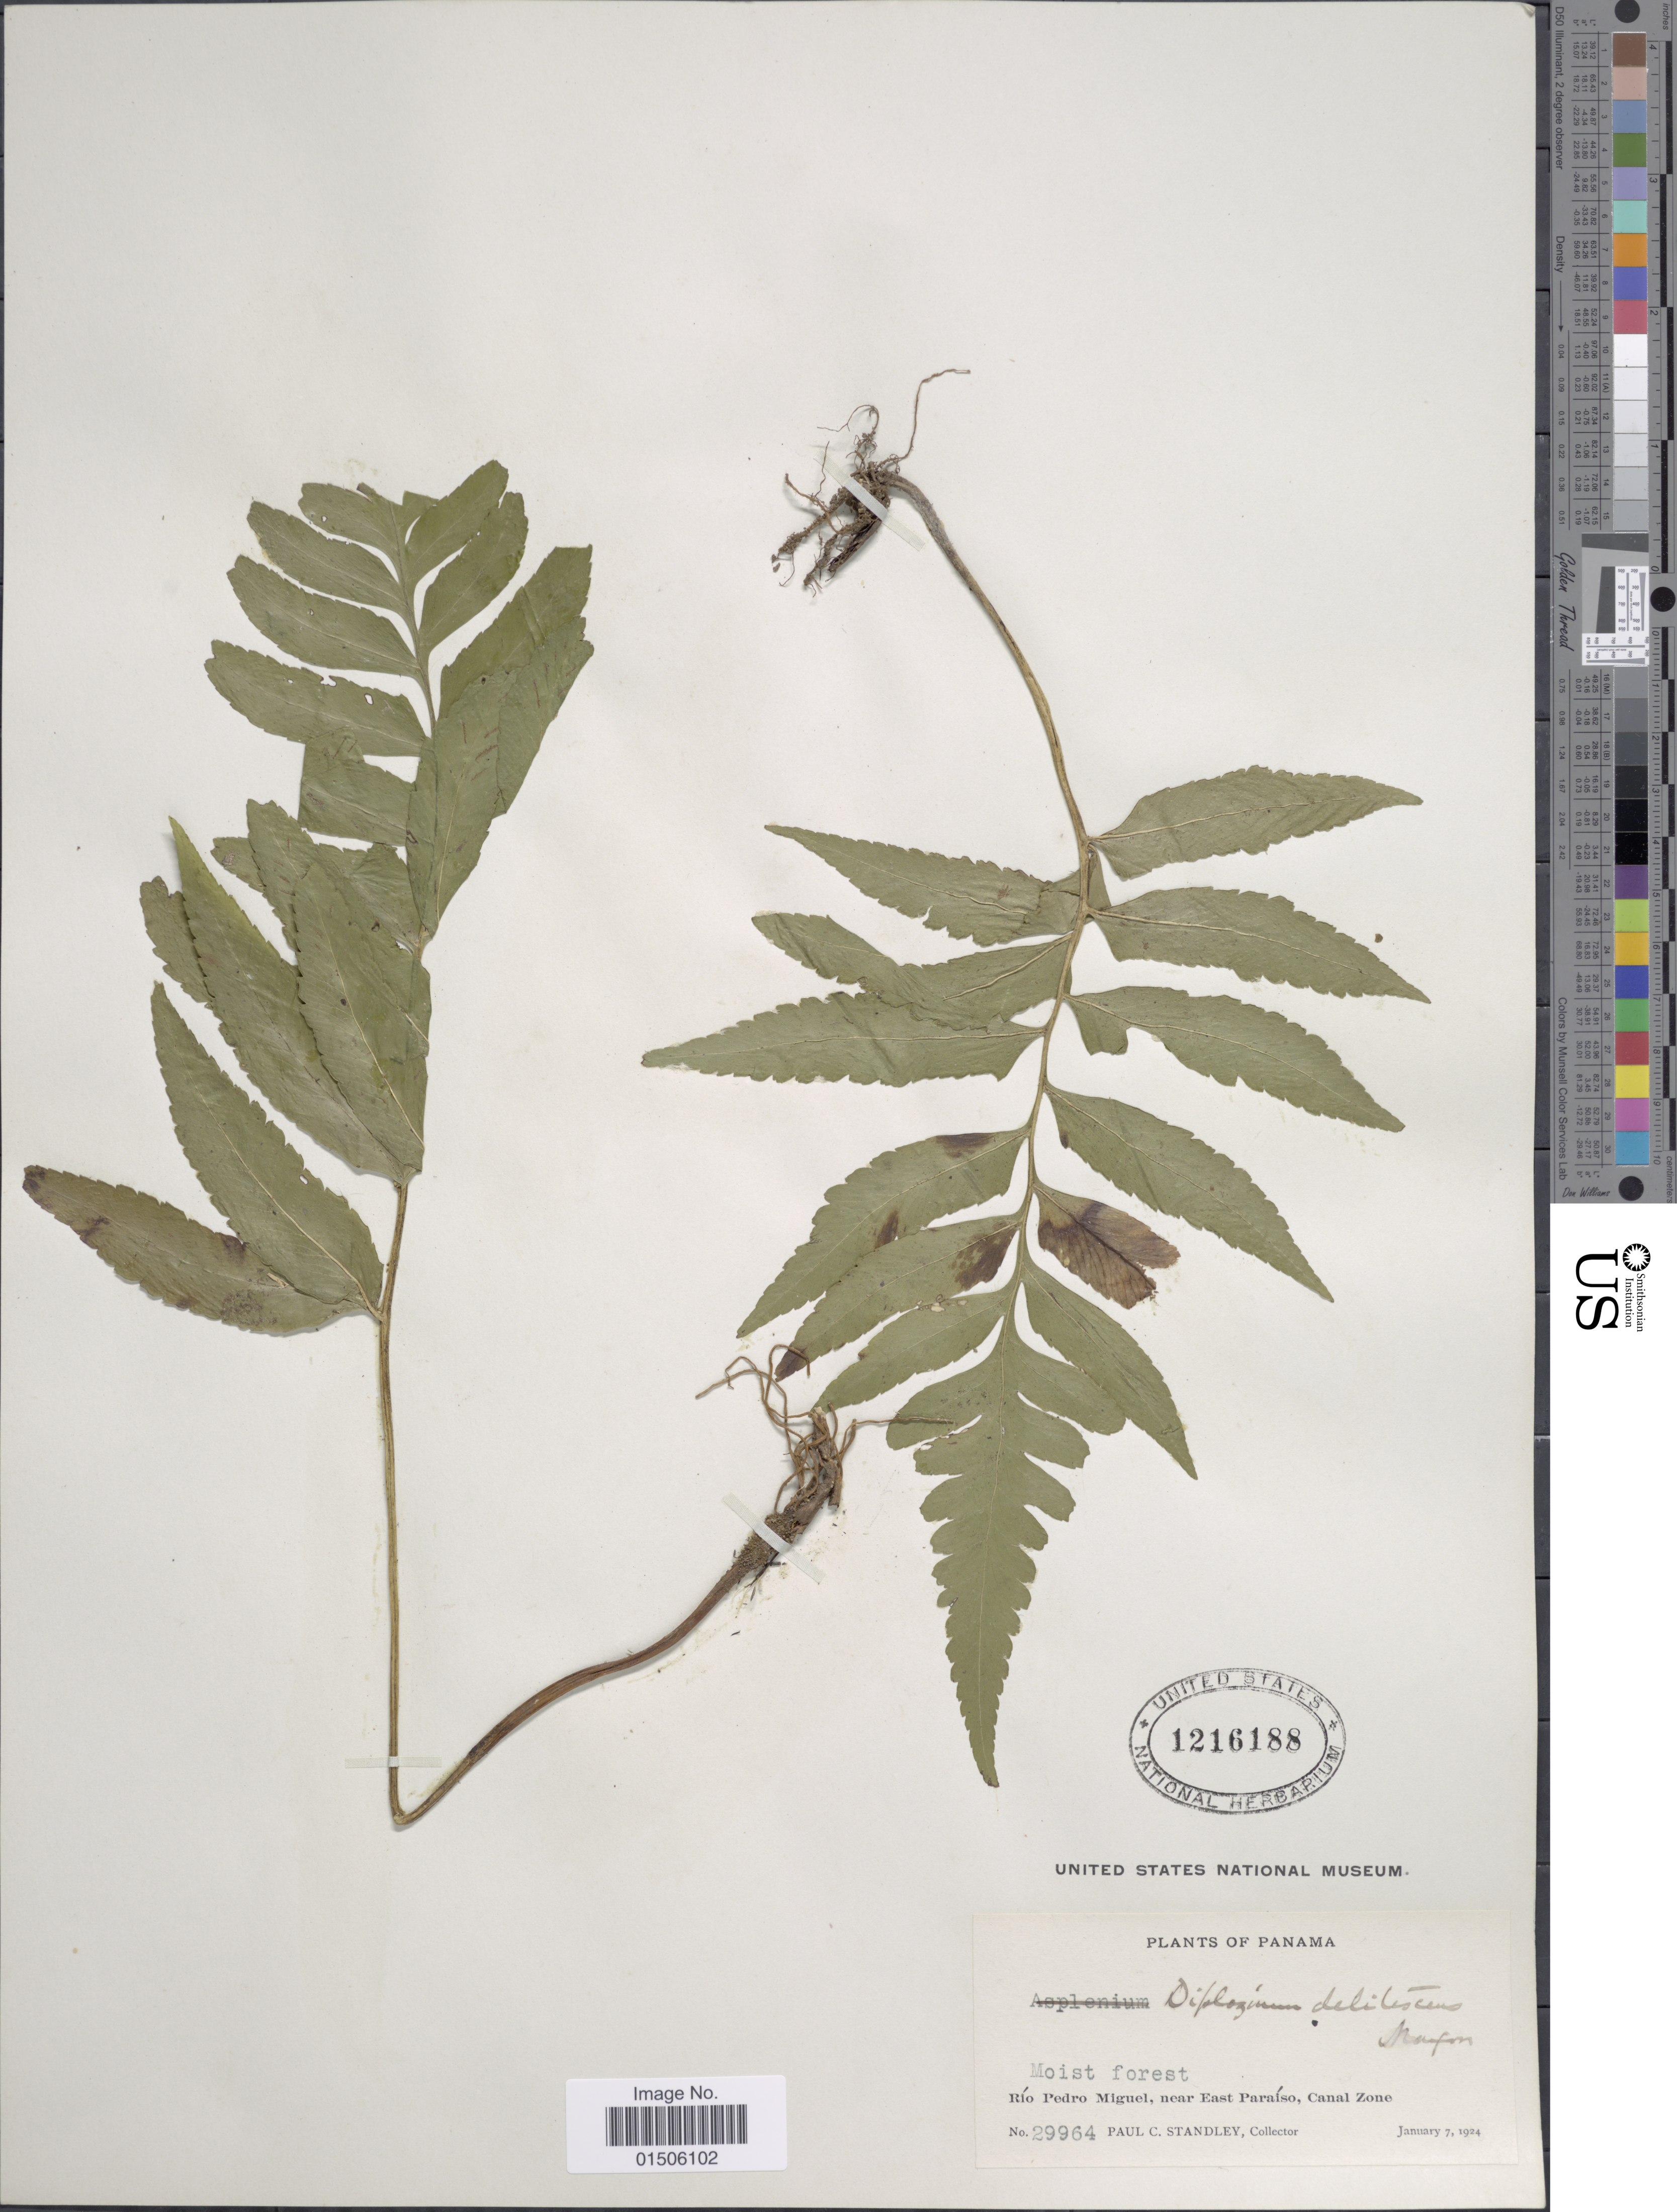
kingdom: Plantae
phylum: Tracheophyta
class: Polypodiopsida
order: Polypodiales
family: Aspleniaceae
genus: Asplenium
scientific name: Asplenium delitescens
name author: (Maxon) L.D. Gómez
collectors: P. C. Standley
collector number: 29964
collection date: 1924-01-07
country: Panama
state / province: Colón / Panamá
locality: Río Pedro Miguel, near East Paraíso, Canal Zone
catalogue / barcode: US 1216188